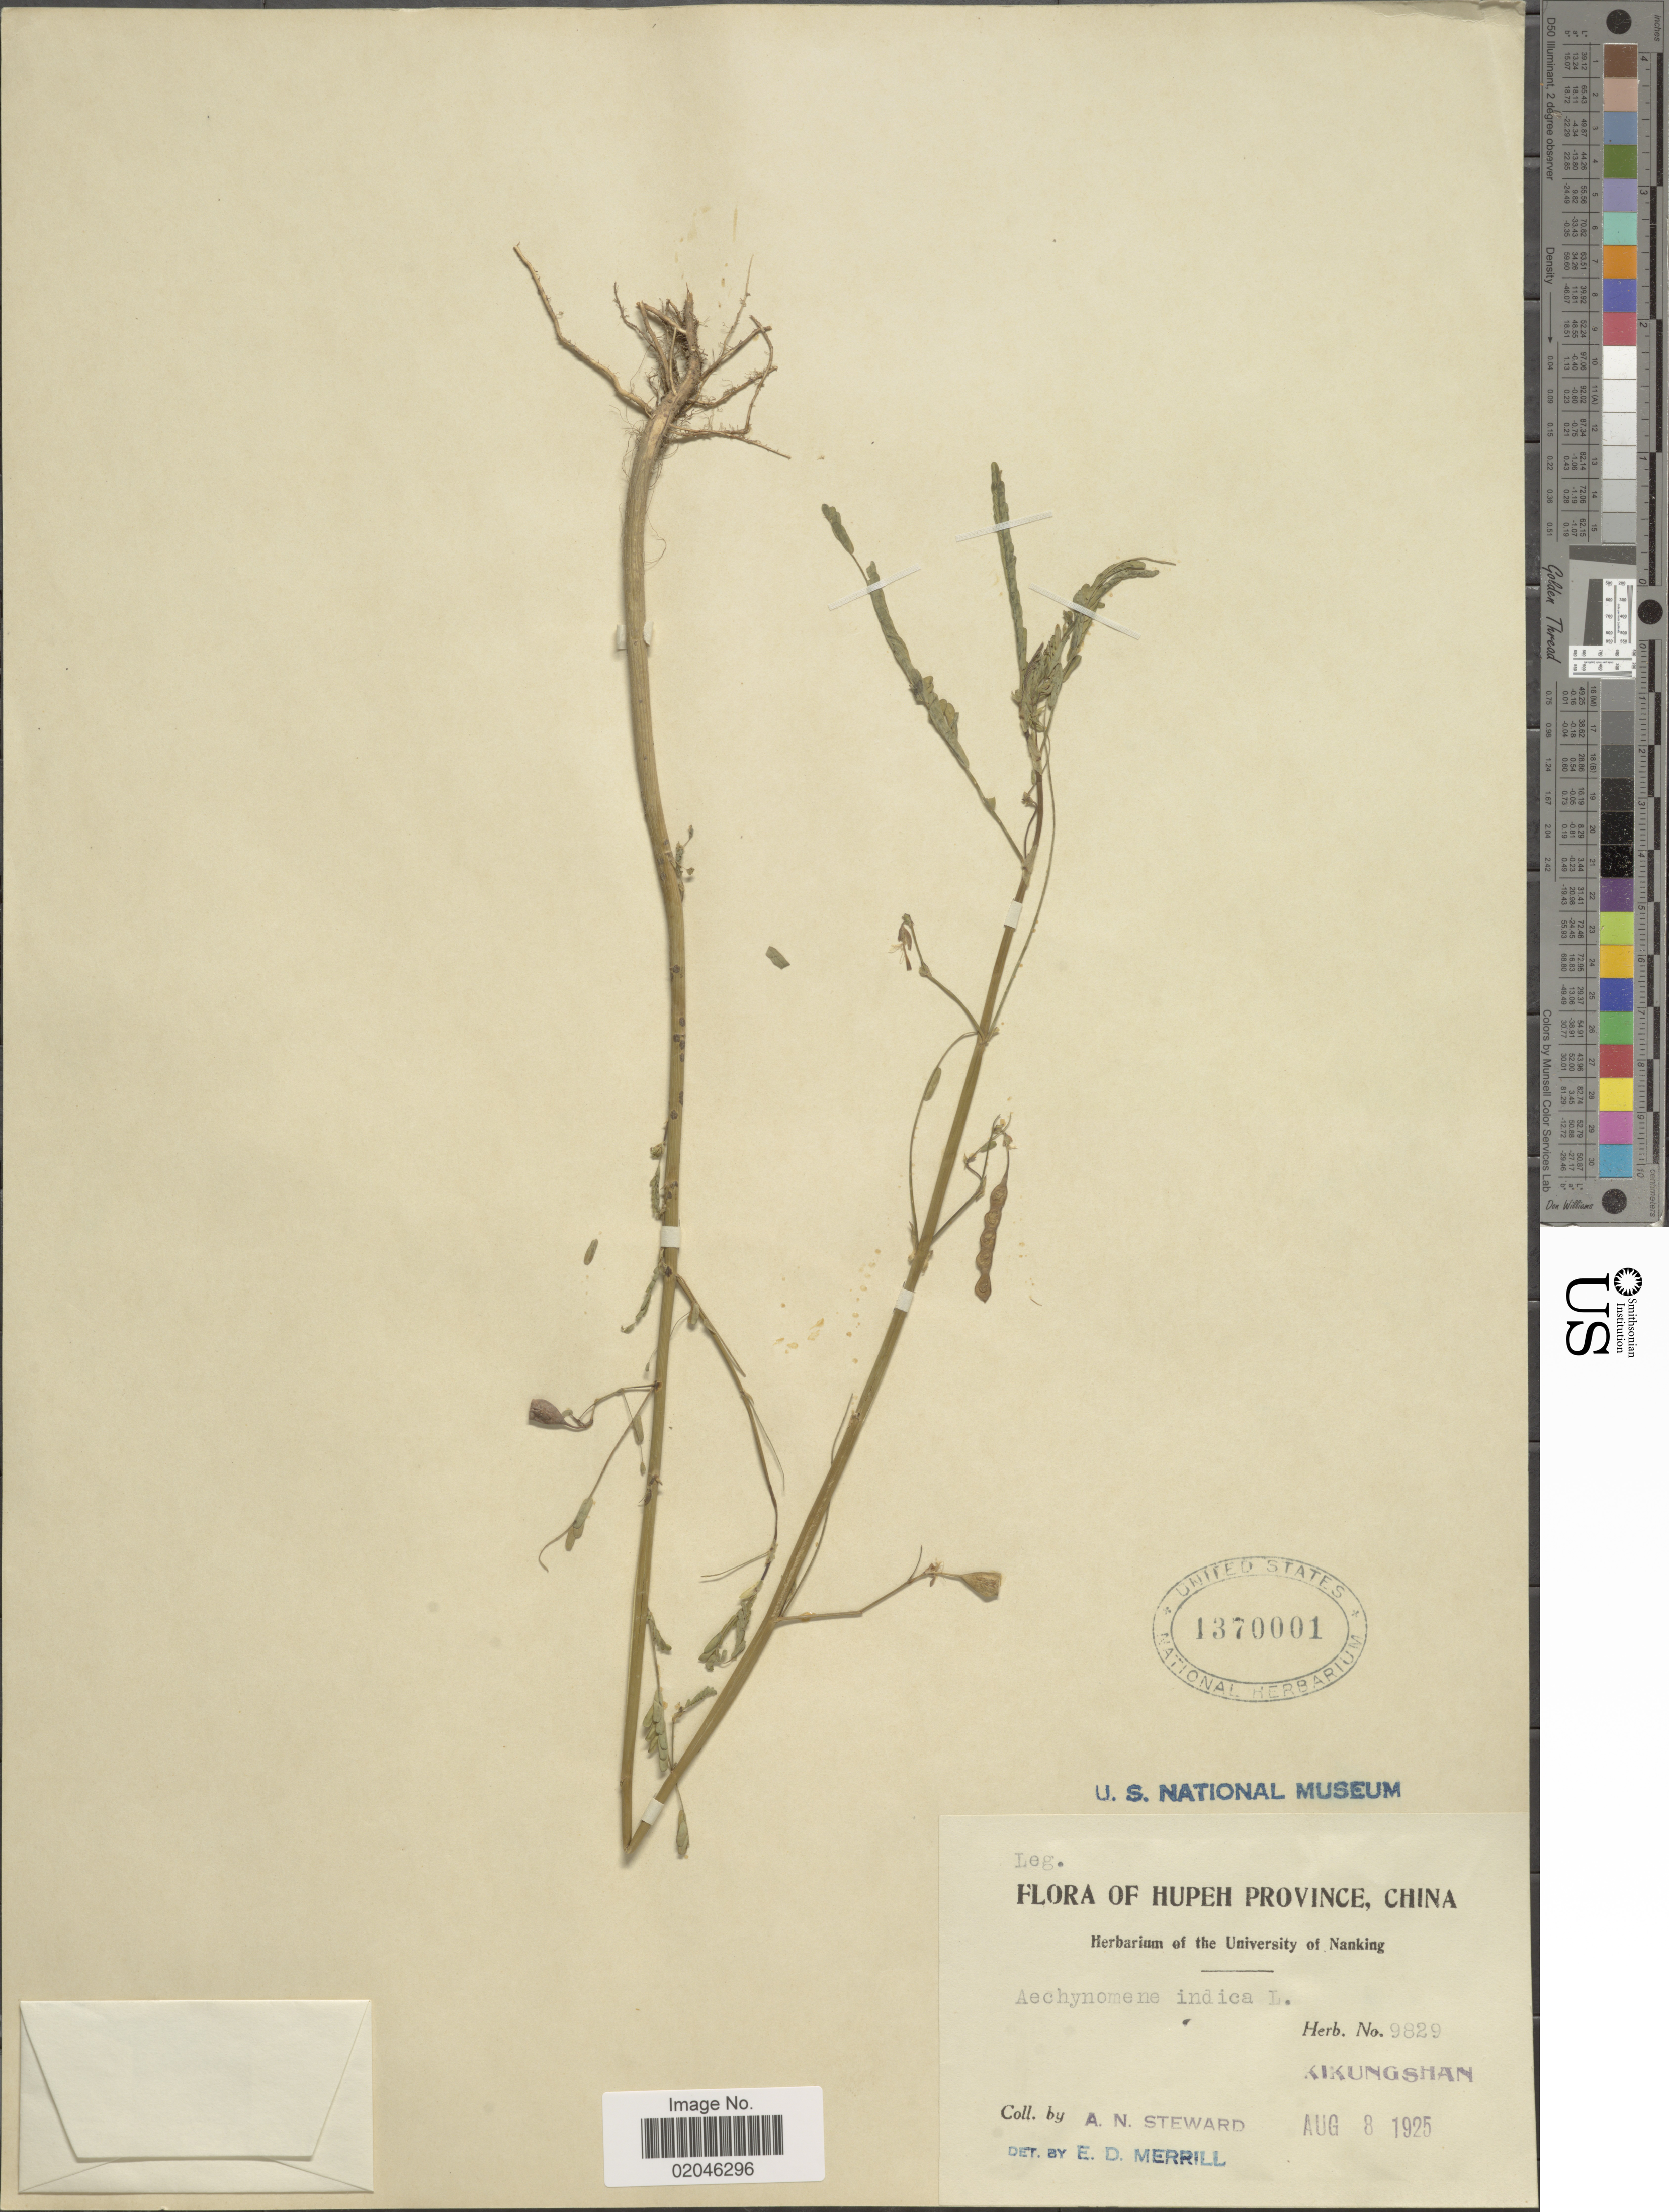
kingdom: Plantae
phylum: Tracheophyta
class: Magnoliopsida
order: Fabales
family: Fabaceae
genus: Aeschynomene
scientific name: Aeschynomene indica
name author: L.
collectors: A. N. Steward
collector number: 9829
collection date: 1925-08-08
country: China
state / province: Hubei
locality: Hupeh Province, Kikungshan.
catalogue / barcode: US 1370001